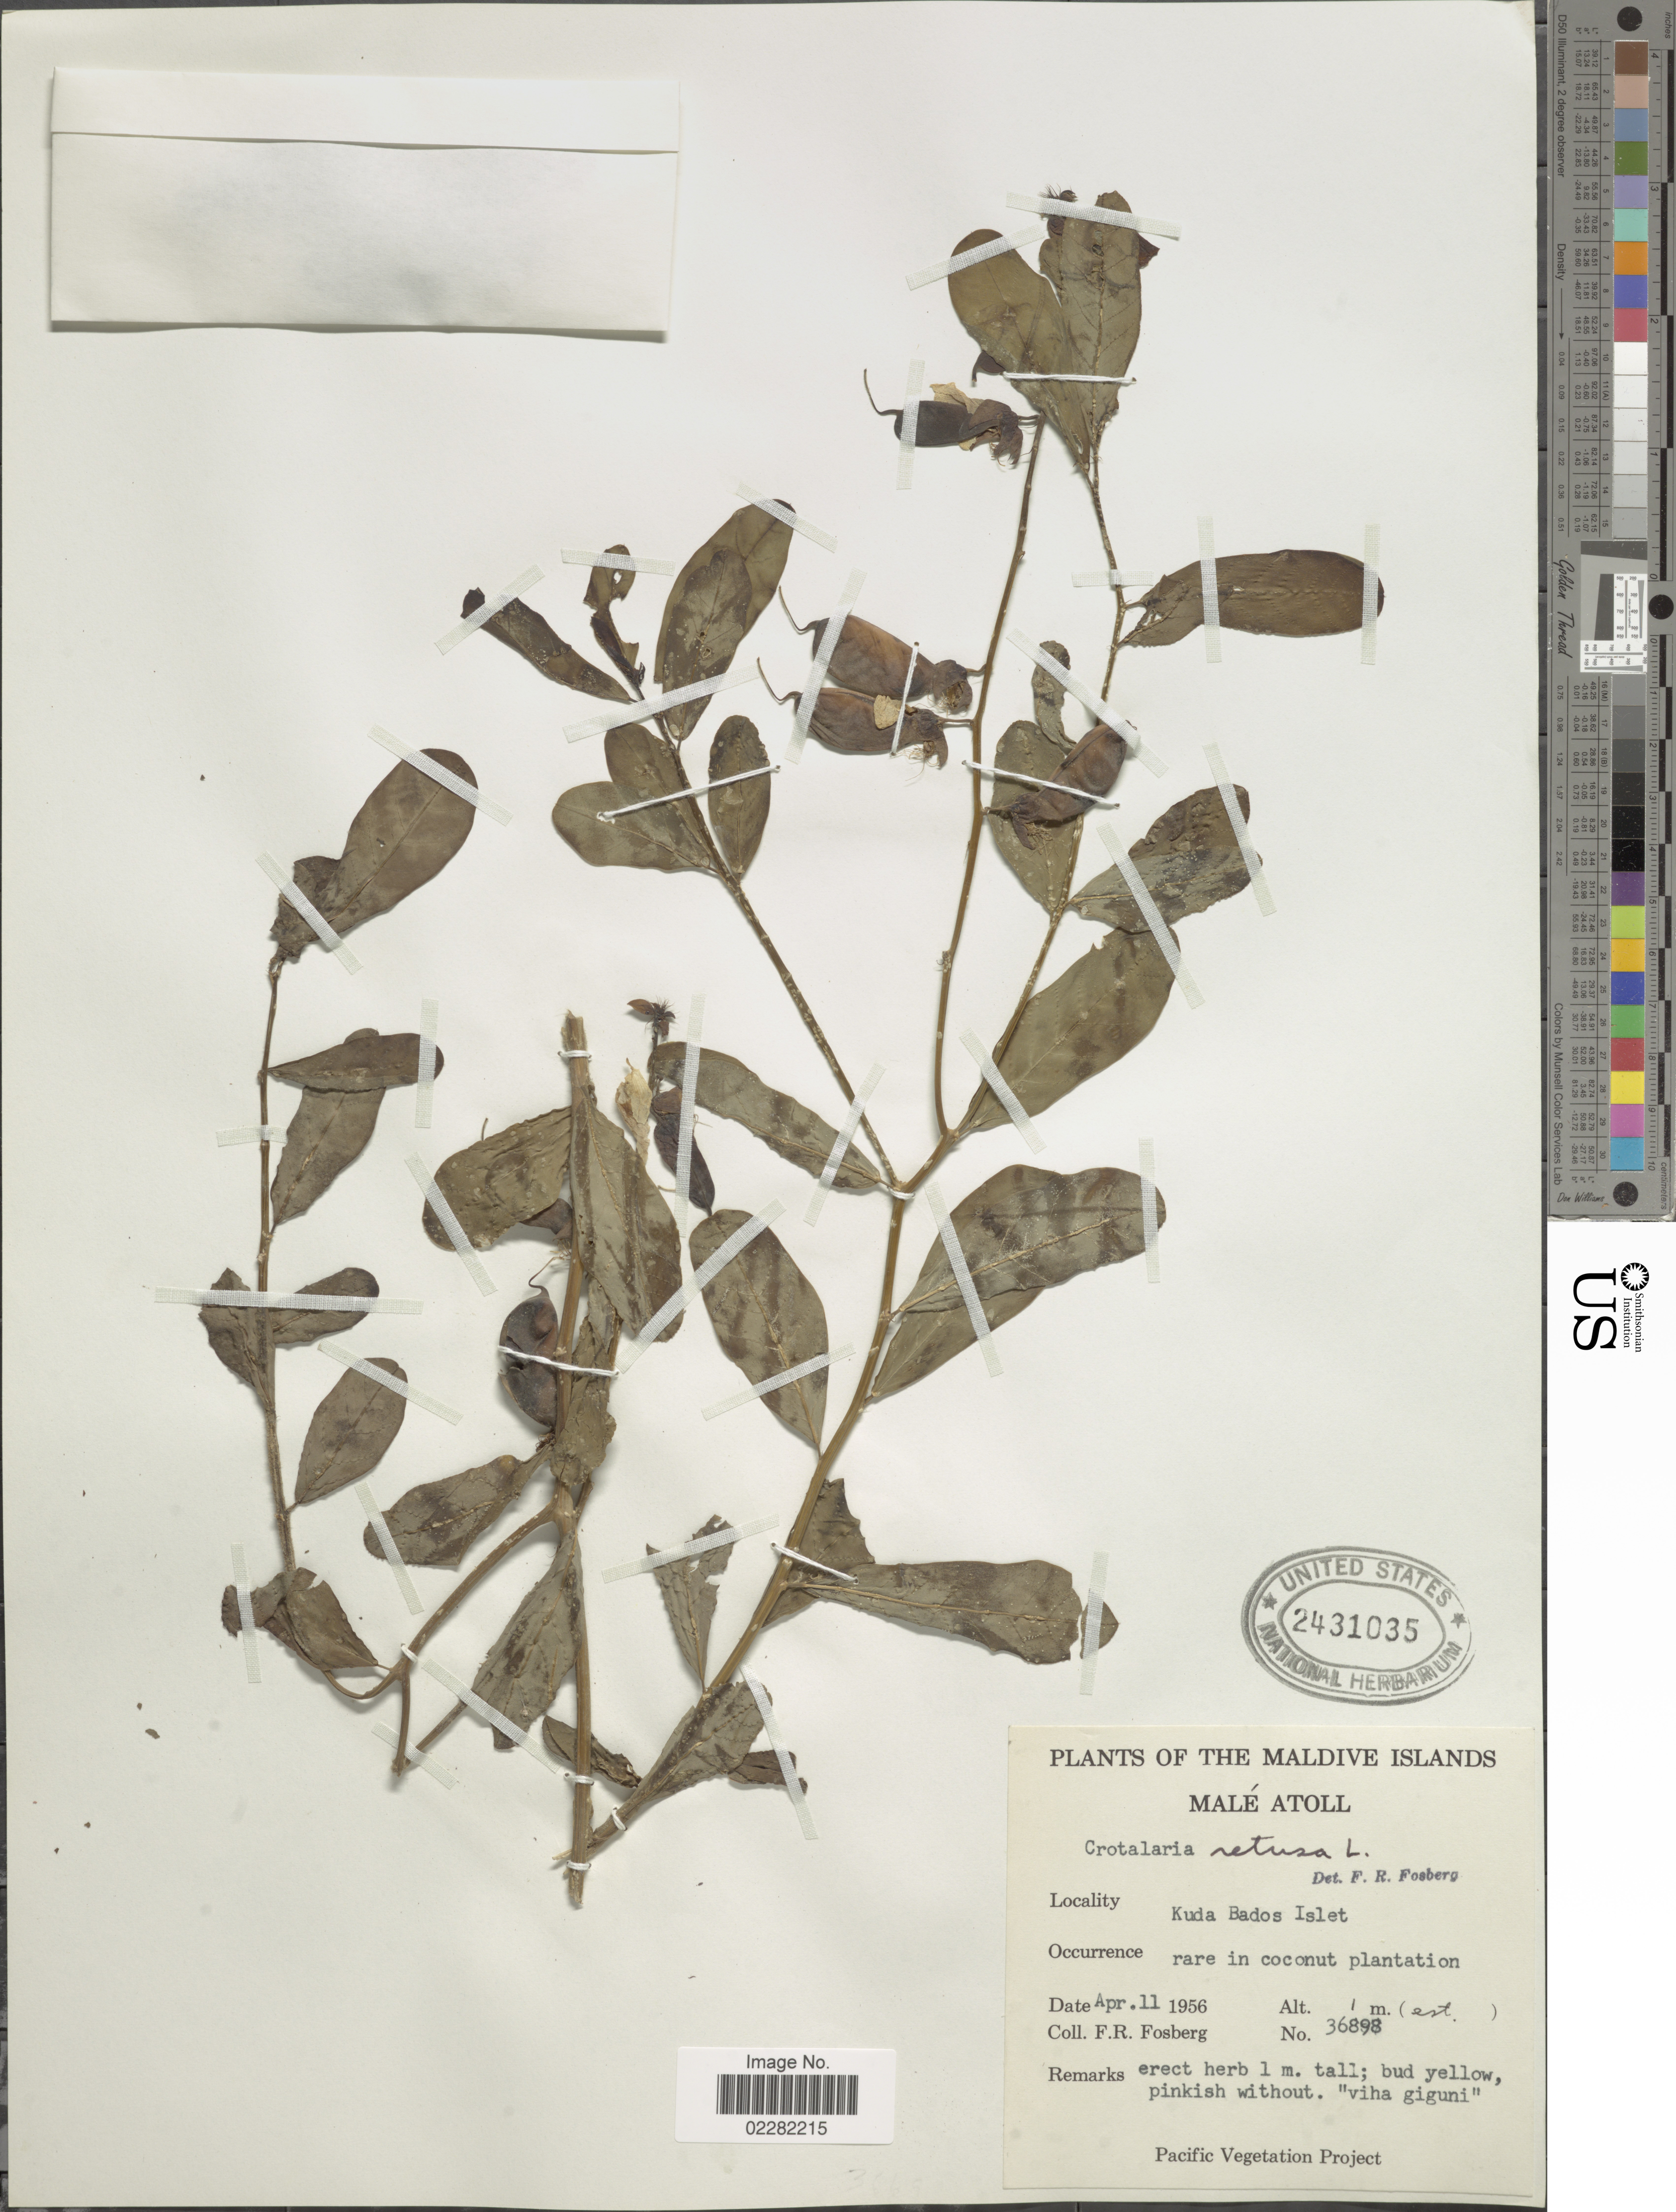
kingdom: Plantae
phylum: Tracheophyta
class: Magnoliopsida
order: Fabales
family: Fabaceae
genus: Crotalaria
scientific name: Crotalaria retusa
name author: L.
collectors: F. R. Fosberg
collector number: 36898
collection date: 1956-04-11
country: Maldive Islands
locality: Male Atoll, Kuda Bados Islet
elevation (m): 1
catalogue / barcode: US 2431035